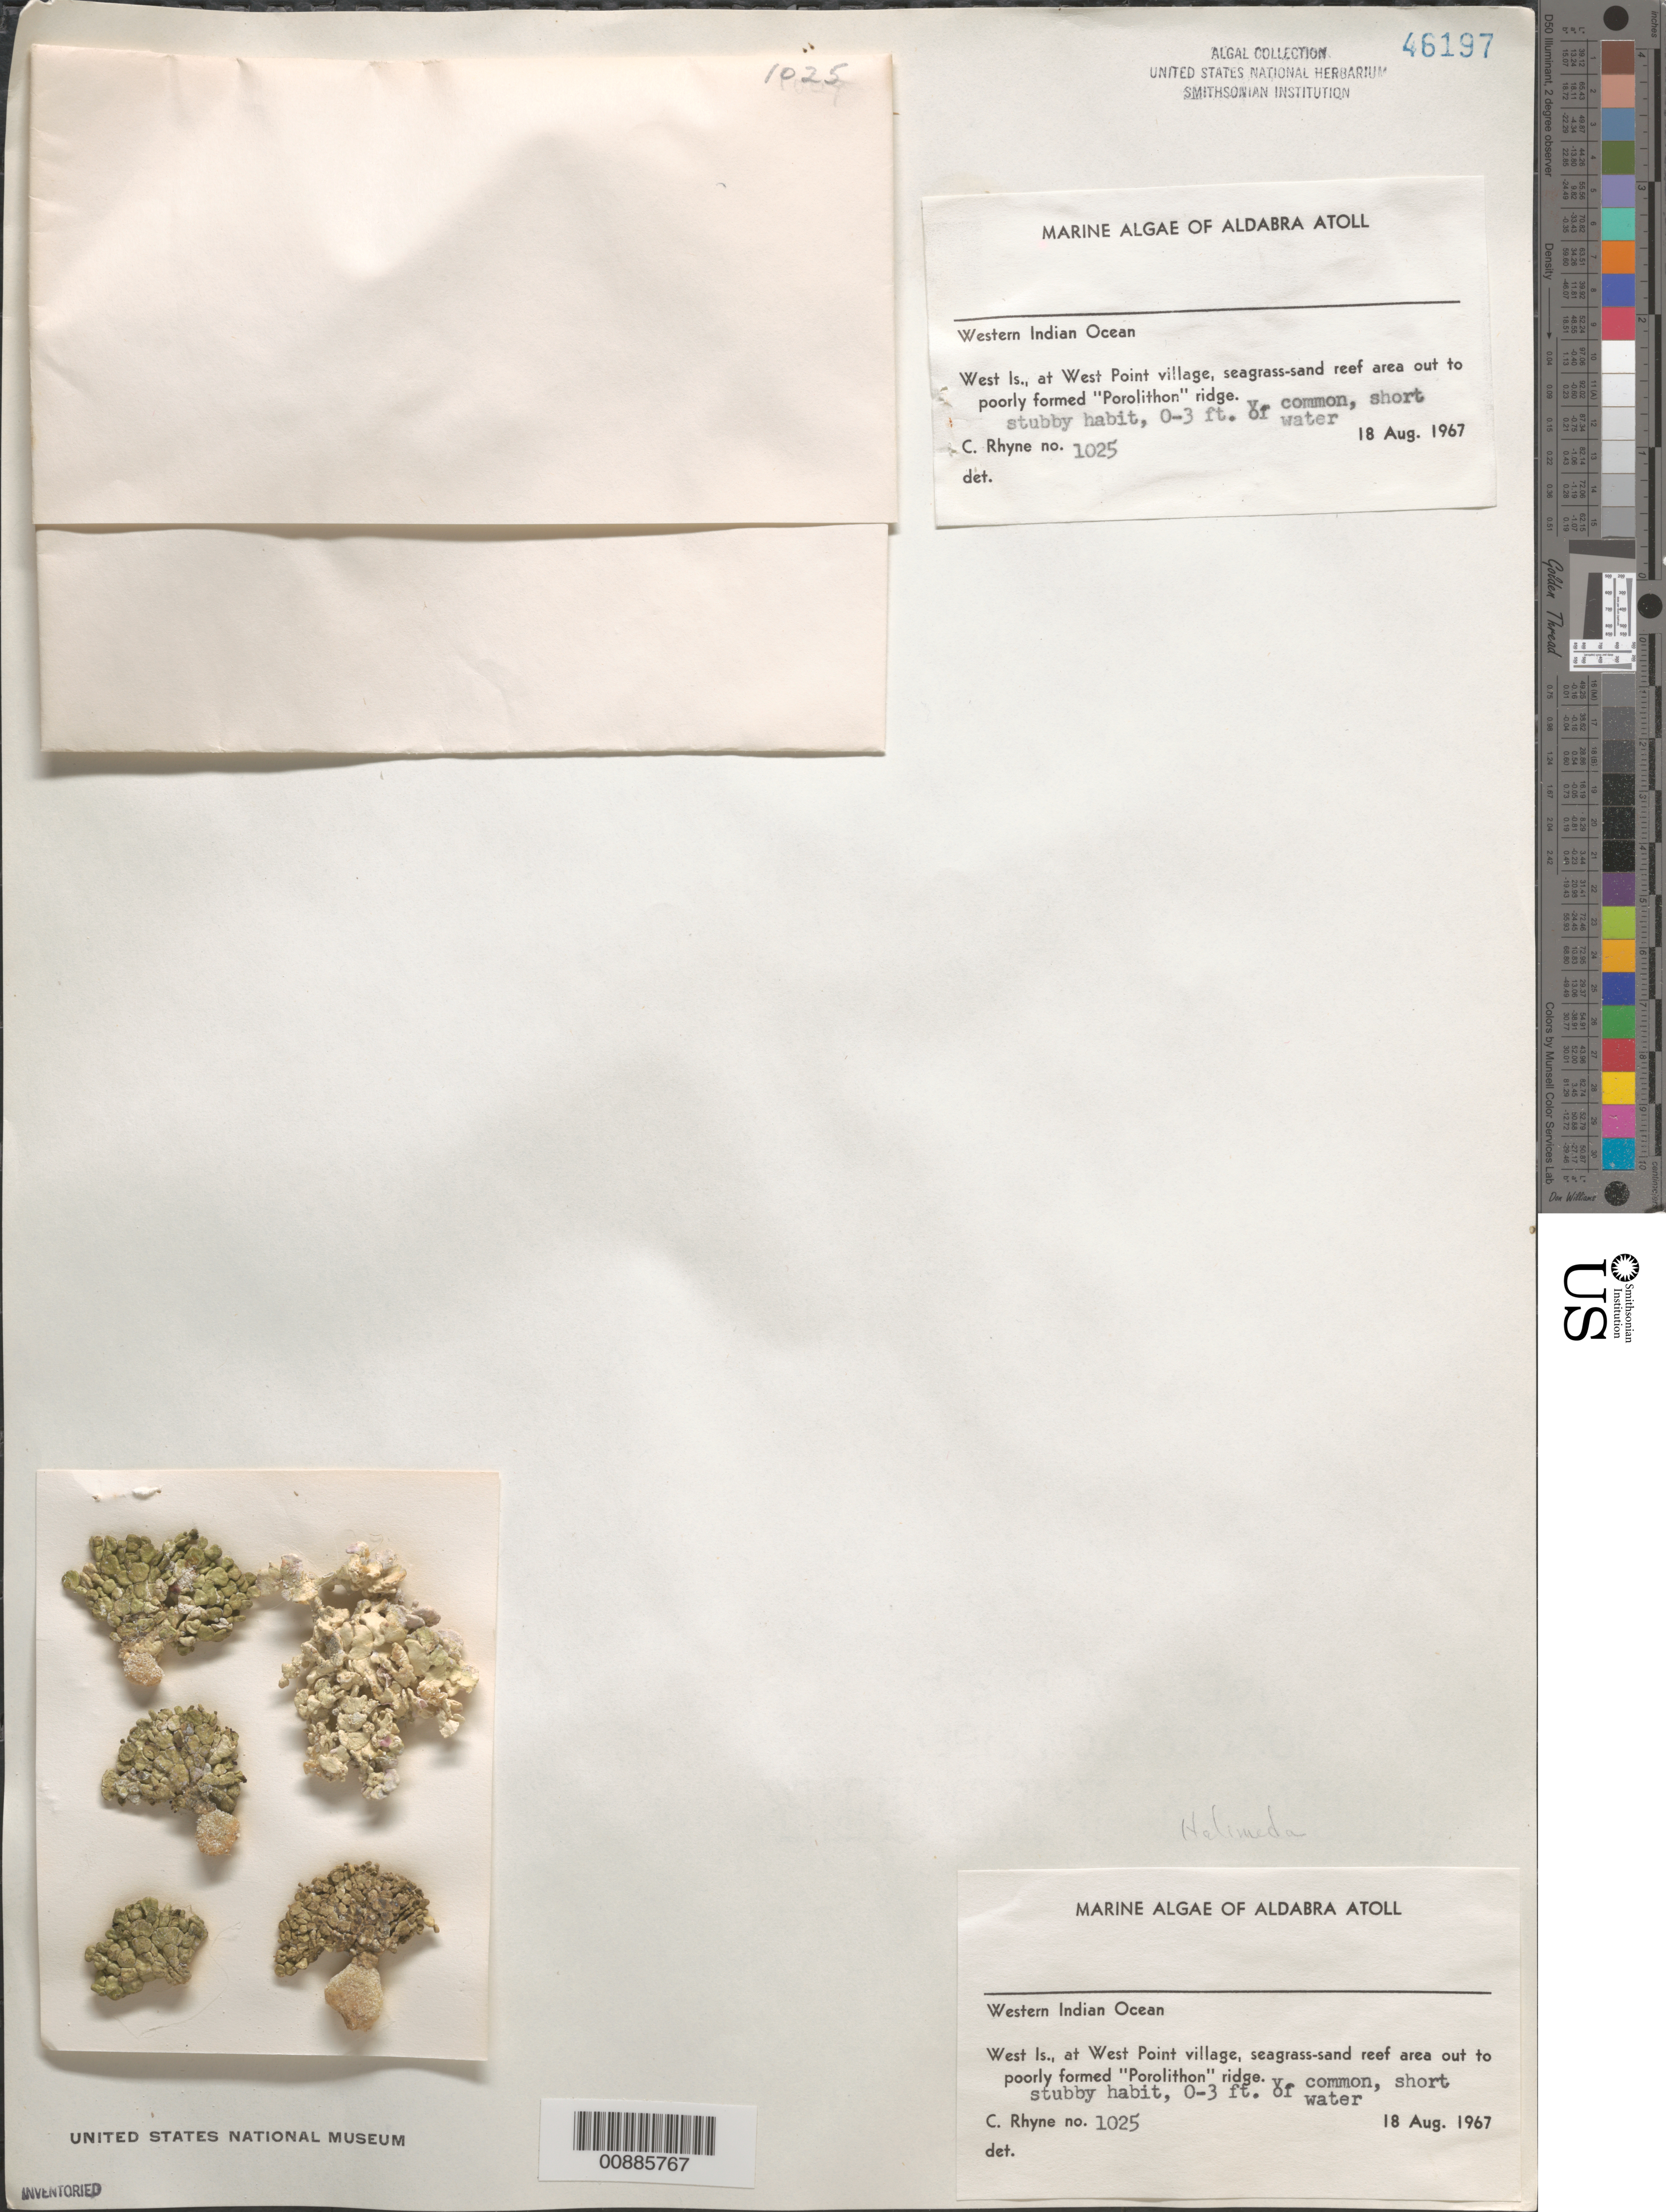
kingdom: Plantae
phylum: Chlorophyta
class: Ulvophyceae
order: Bryopsidales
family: Halimedaceae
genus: Halimeda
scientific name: Halimeda sp.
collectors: C. Rhyne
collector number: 1025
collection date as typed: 18 Aug 1967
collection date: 1967-08-18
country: Seychelles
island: Aldabra Atoll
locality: West Islet, West Point Village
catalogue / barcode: US 46197